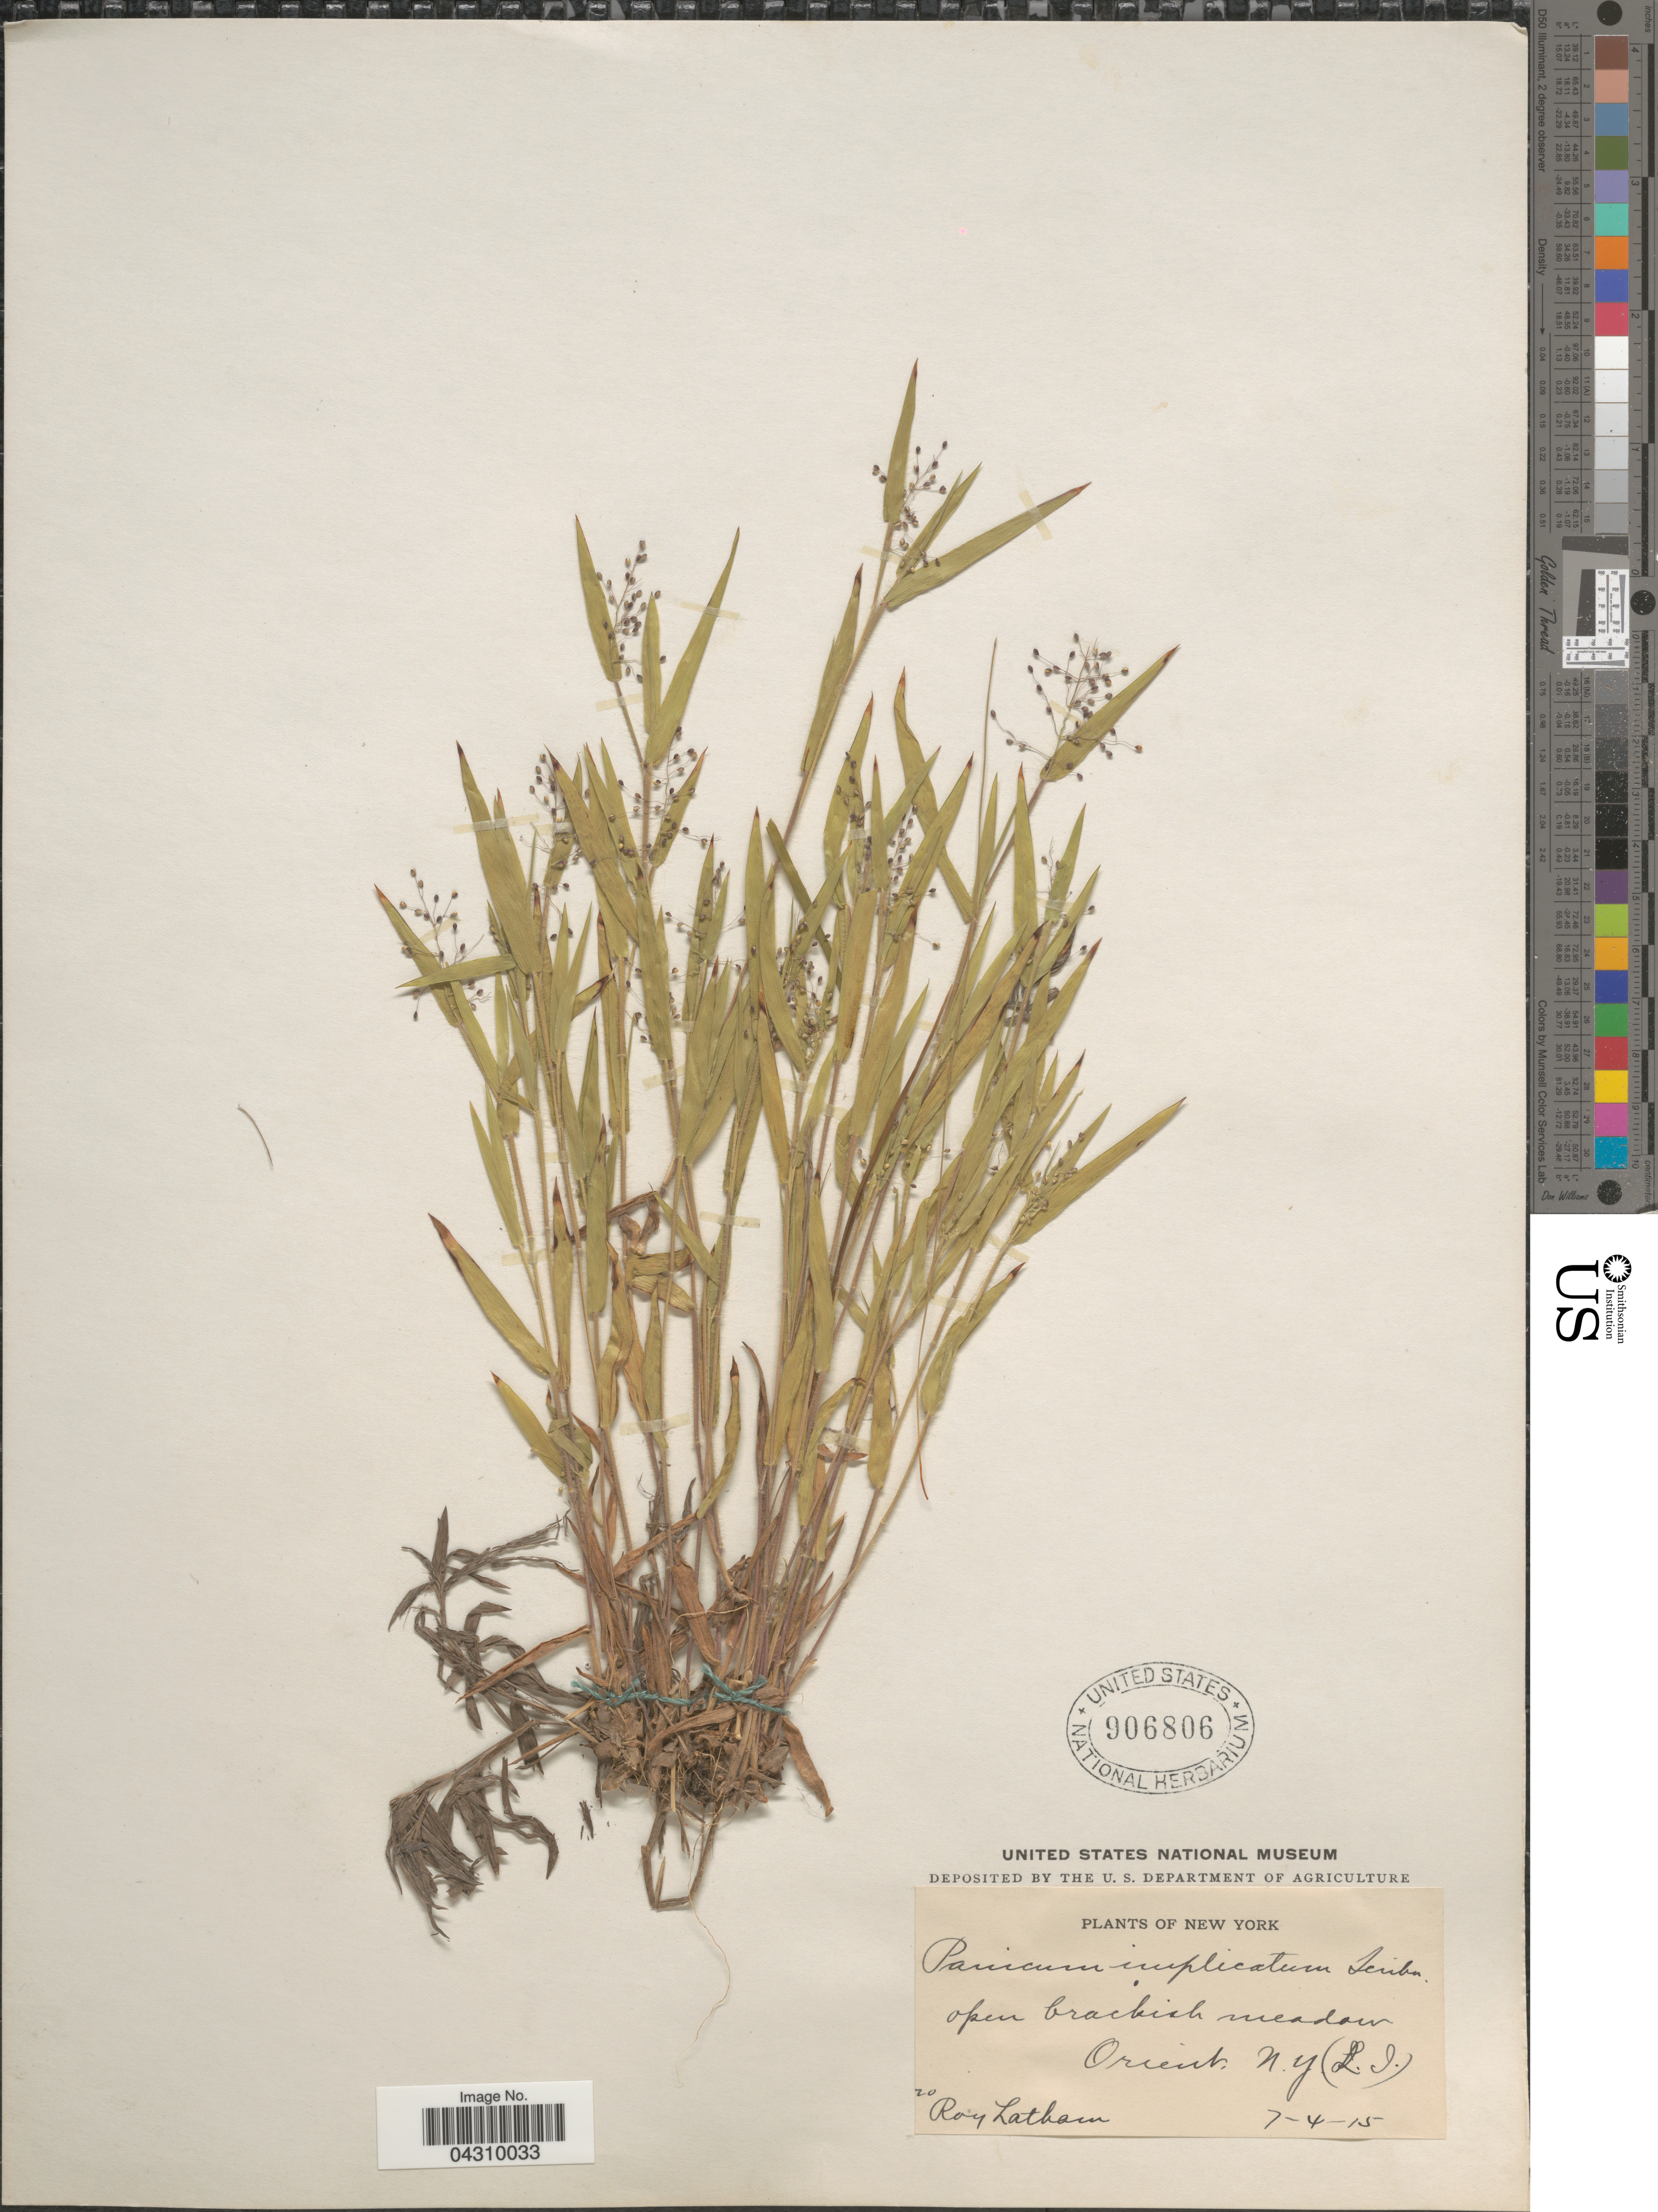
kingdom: Plantae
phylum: Tracheophyta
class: Liliopsida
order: Poales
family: Poaceae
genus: Dichanthelium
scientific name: Dichanthelium acuminatum var. acuminatum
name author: (Sw.) Gould & C.A. Clark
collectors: R. Latham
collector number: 20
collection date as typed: Transcribed d/m/y: 4/7/15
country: United States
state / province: New York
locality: Orient, (L. I.).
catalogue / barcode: US 906806